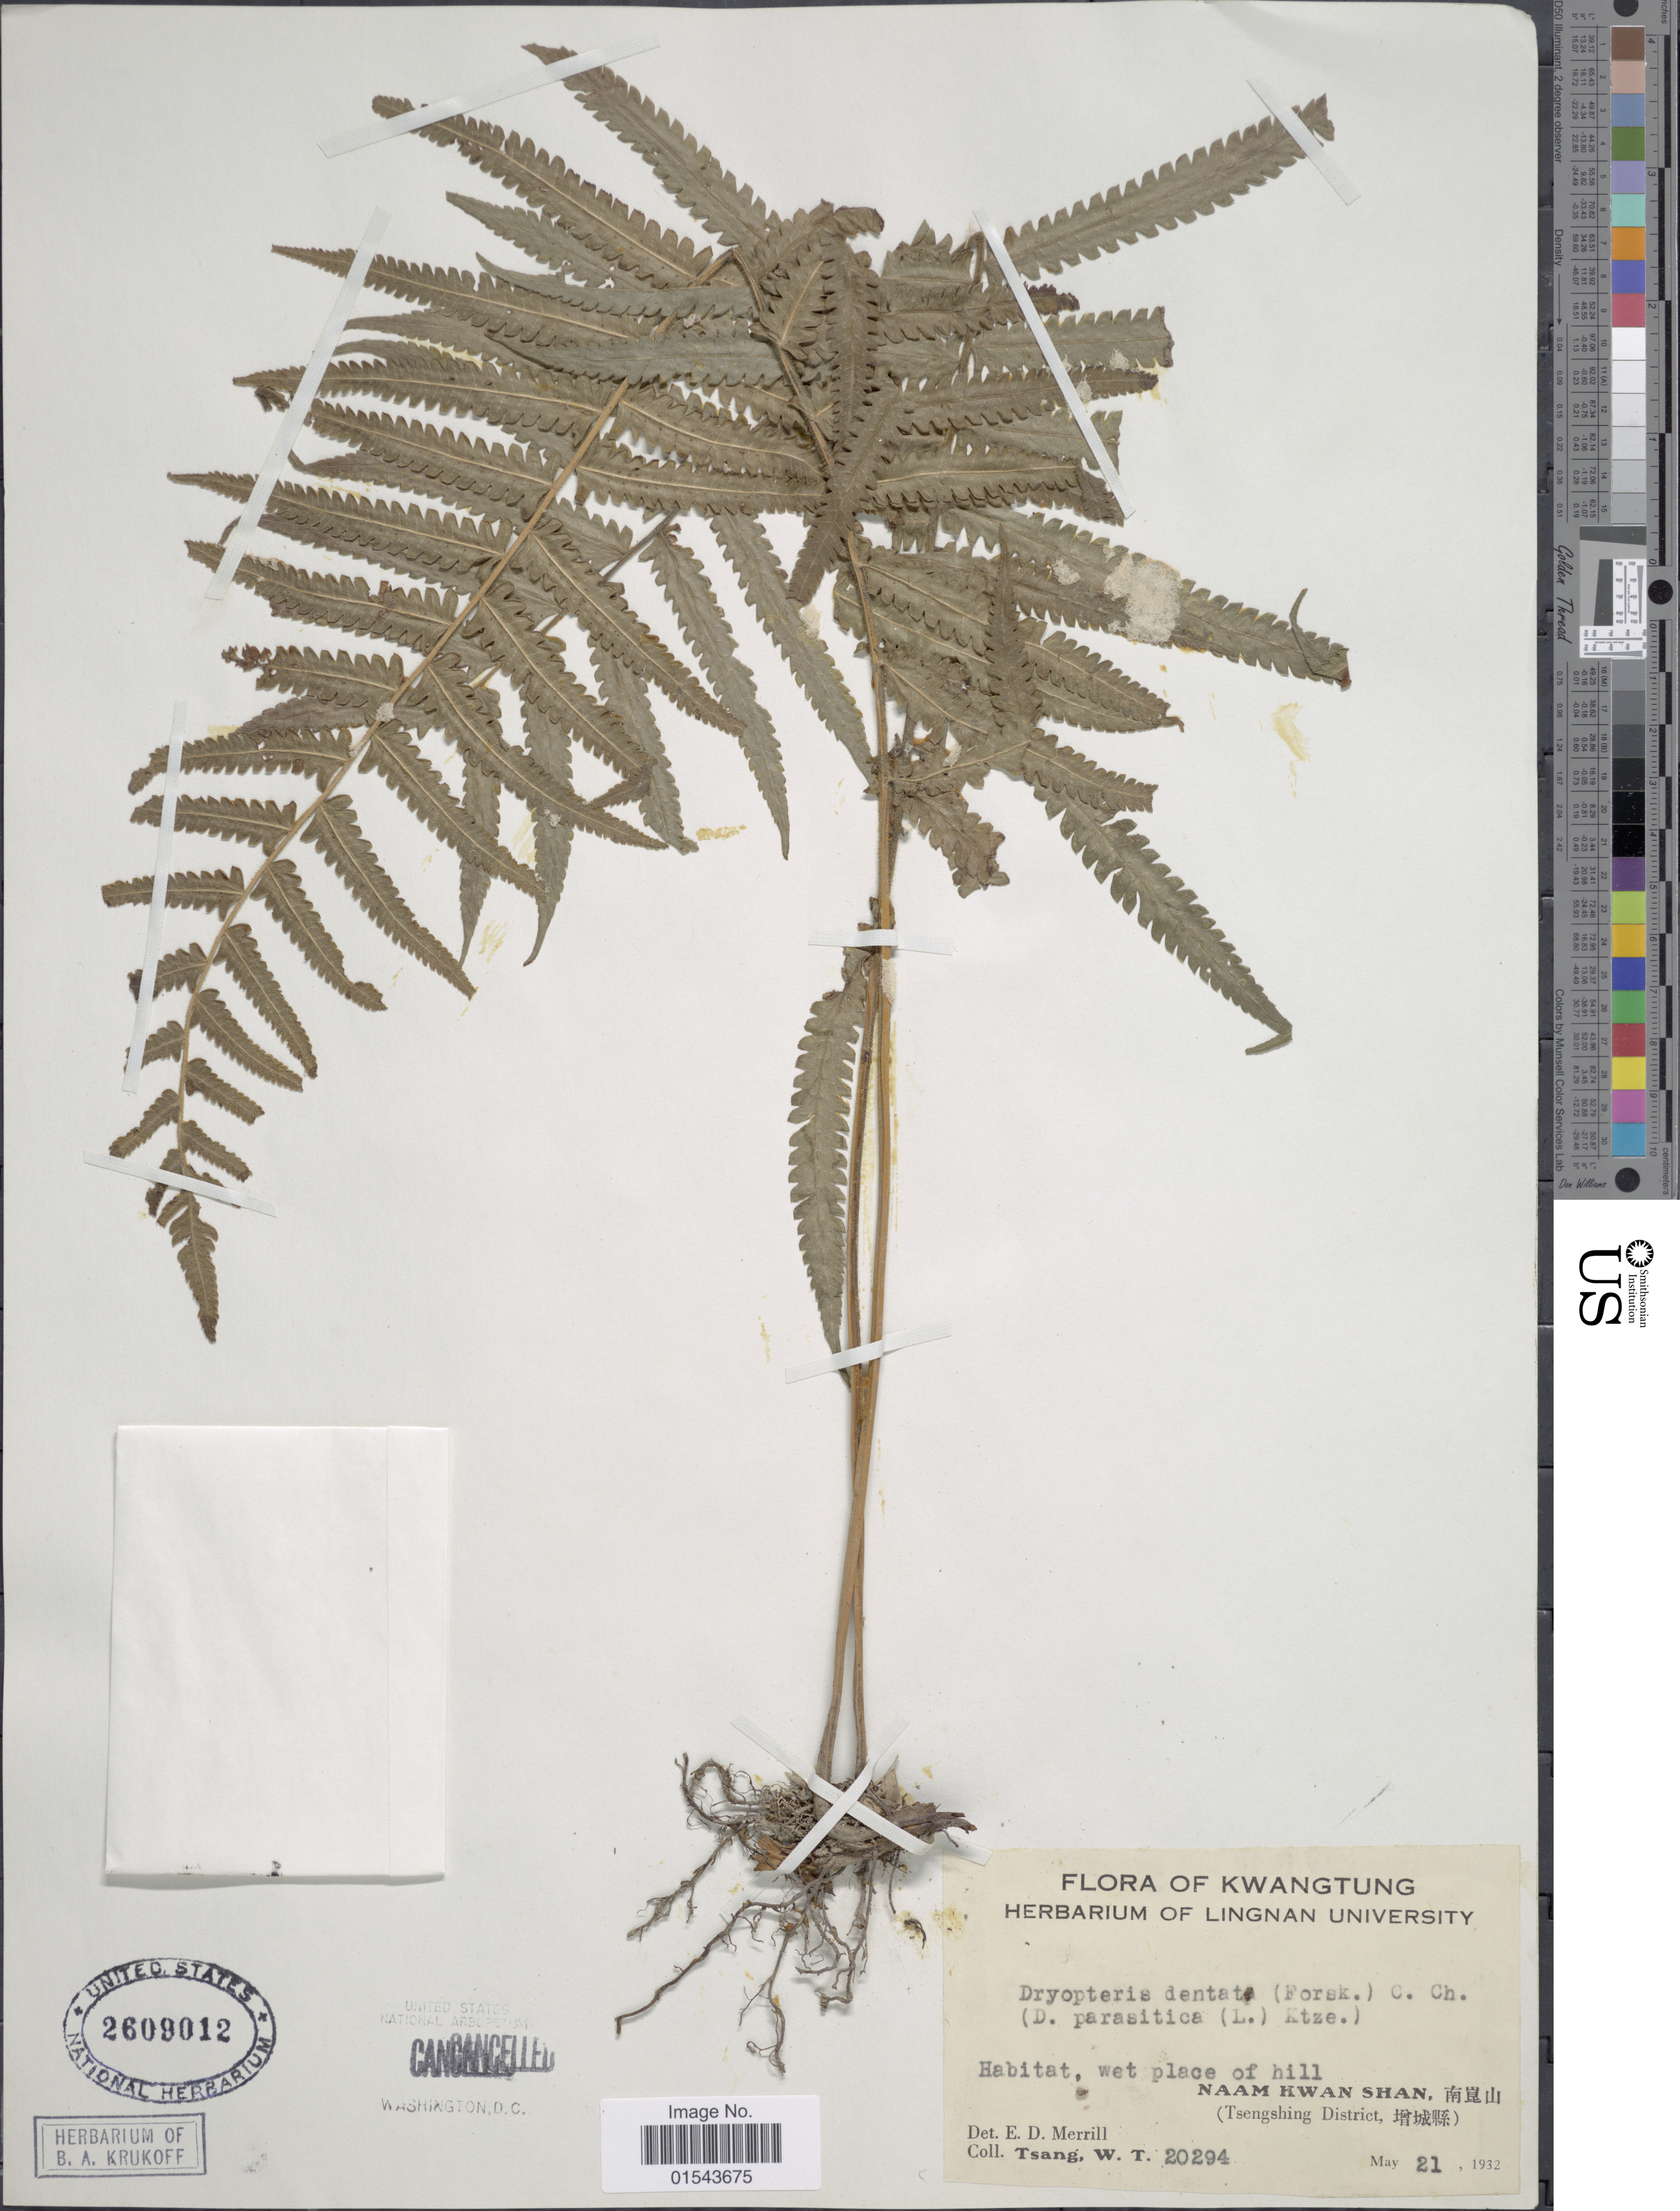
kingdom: Plantae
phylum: Tracheophyta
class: Polypodiopsida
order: Polypodiales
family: Thelypteridaceae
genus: Christella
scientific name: Christella dentata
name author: (Forssk.) Brownsey & Jermy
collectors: W. T. Tsang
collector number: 20294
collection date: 1932-05-21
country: China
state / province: Guangdong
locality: Kwangtung. Naam Kwan Shan (Tsengshing District)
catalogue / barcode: US 2609012